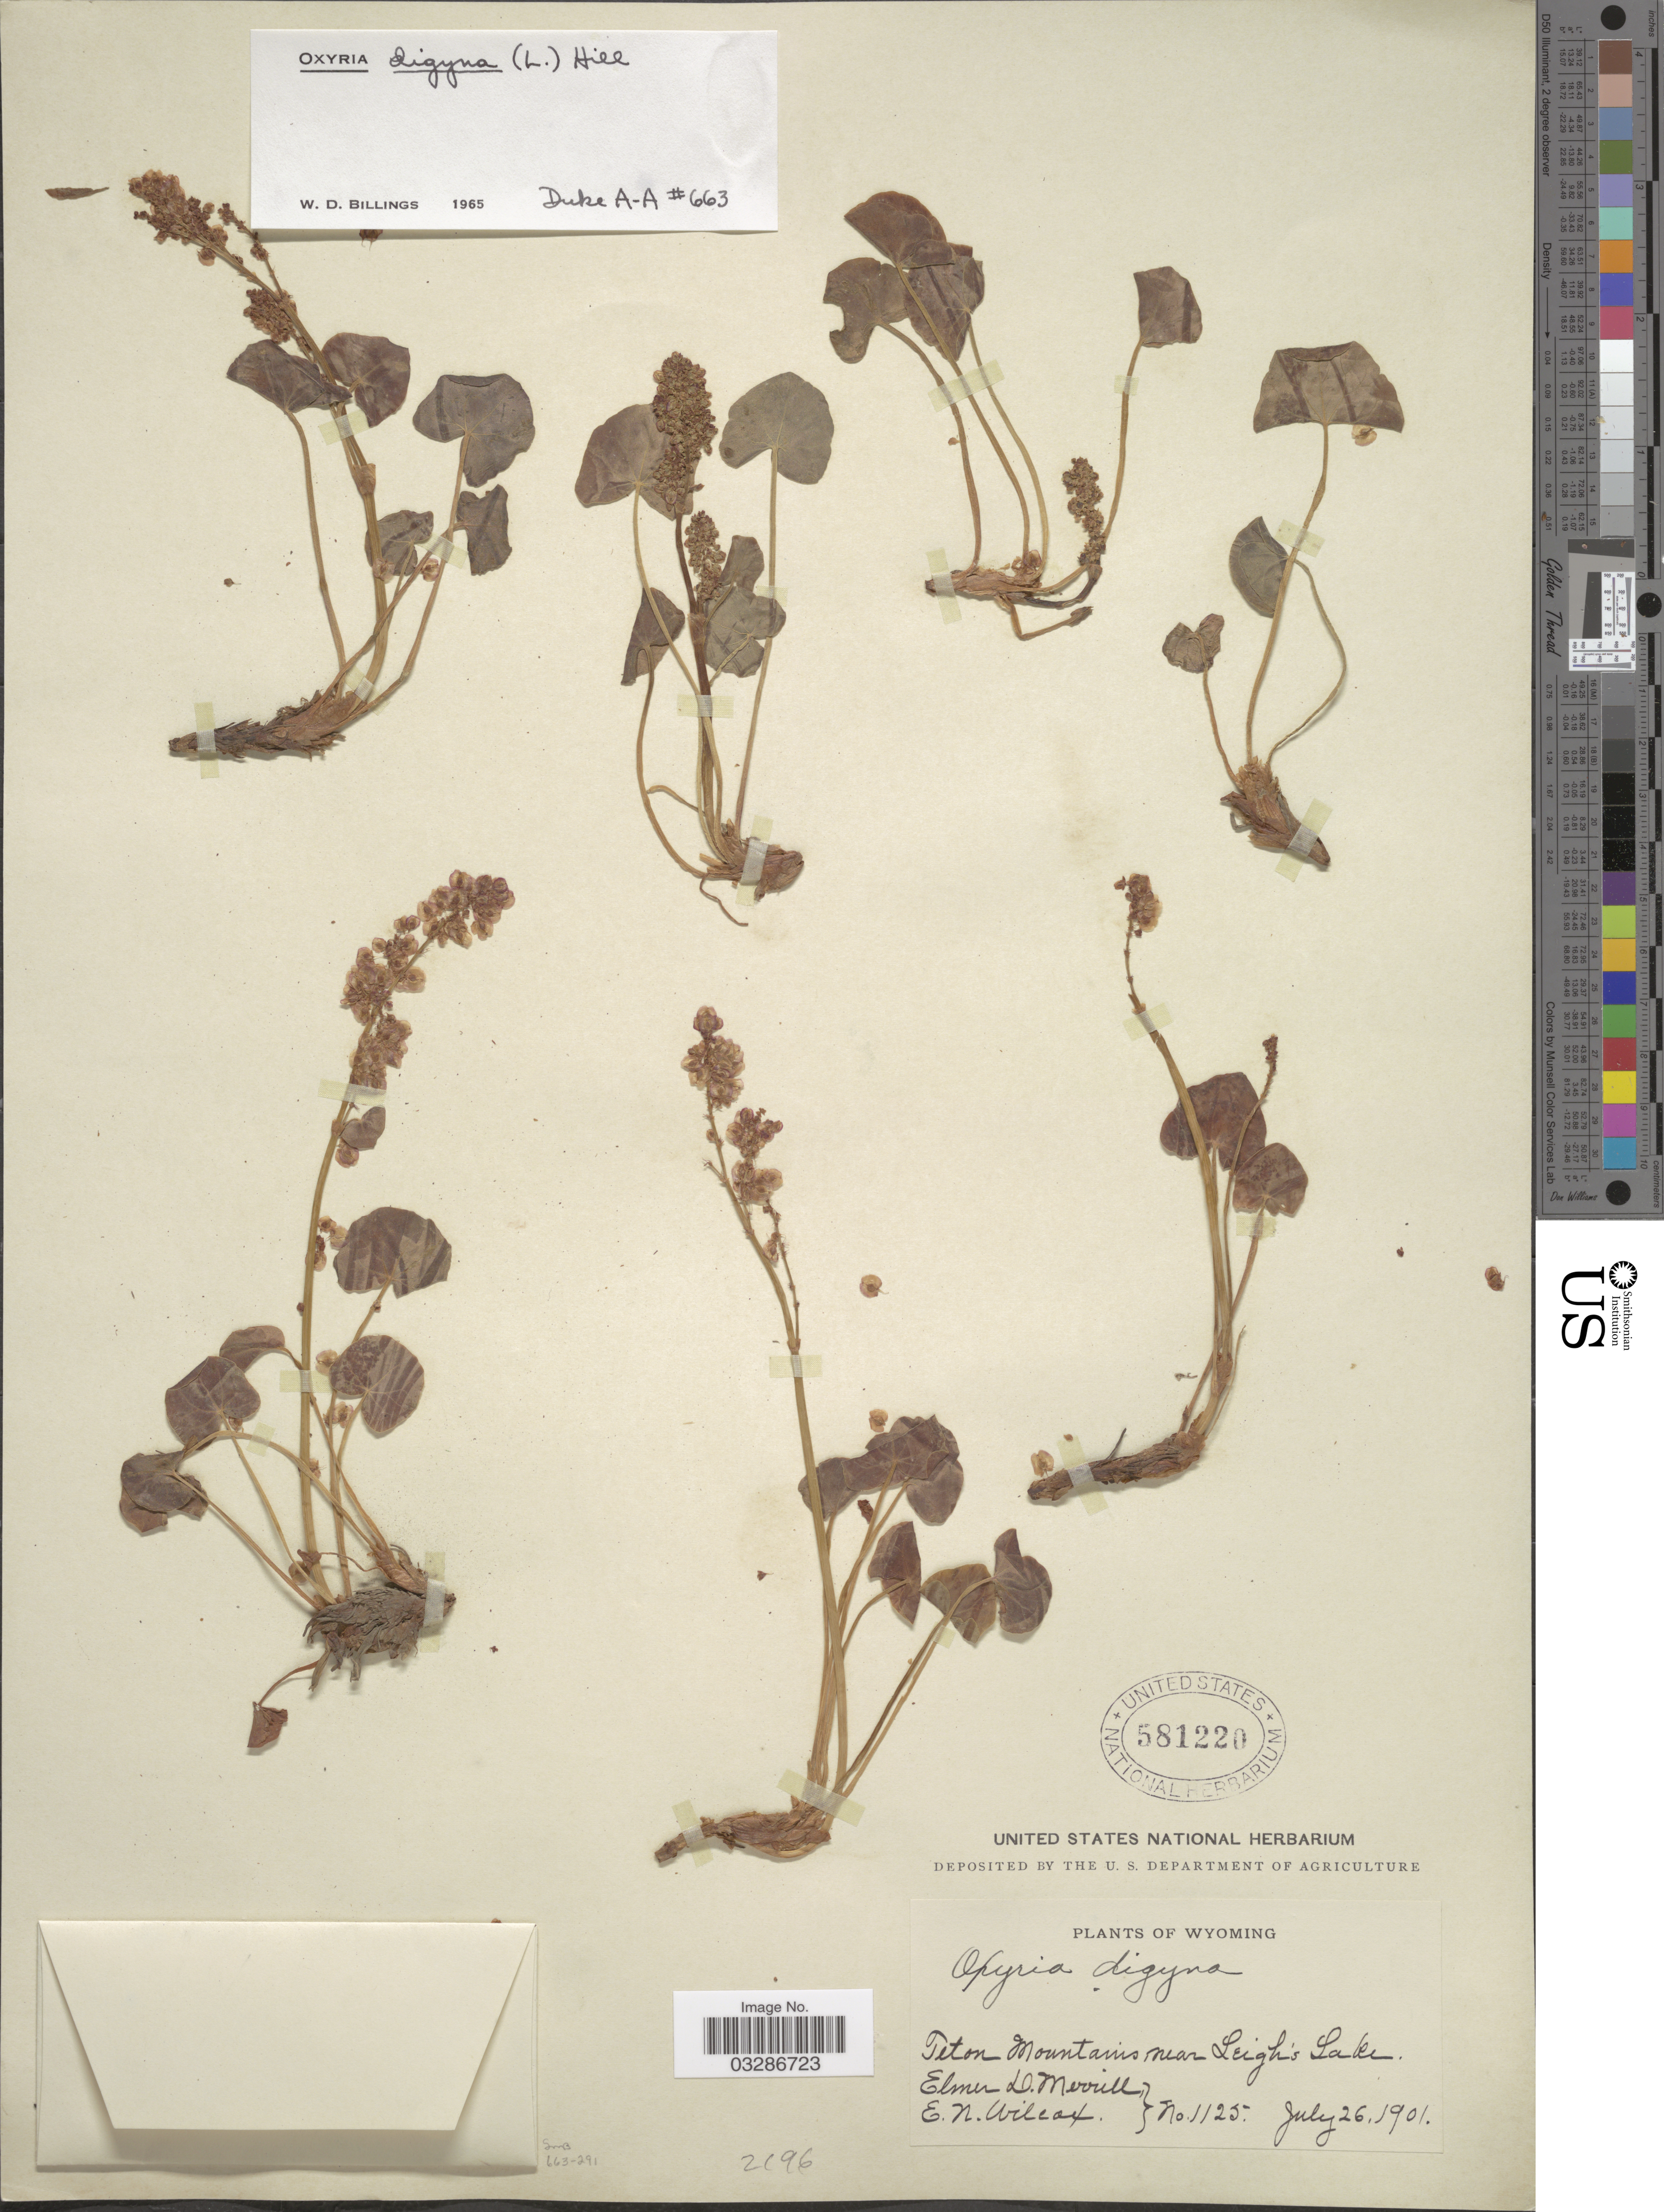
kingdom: Plantae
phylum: Tracheophyta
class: Magnoliopsida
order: Caryophyllales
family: Polygonaceae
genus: Oxyria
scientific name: Oxyria digyna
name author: (L.) Hill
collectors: E. D. Merrill & E. Wilcox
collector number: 1125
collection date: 1901-07-26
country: United States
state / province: Wyoming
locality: Teton Mountains near Leigh's Lake.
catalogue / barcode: US 581220